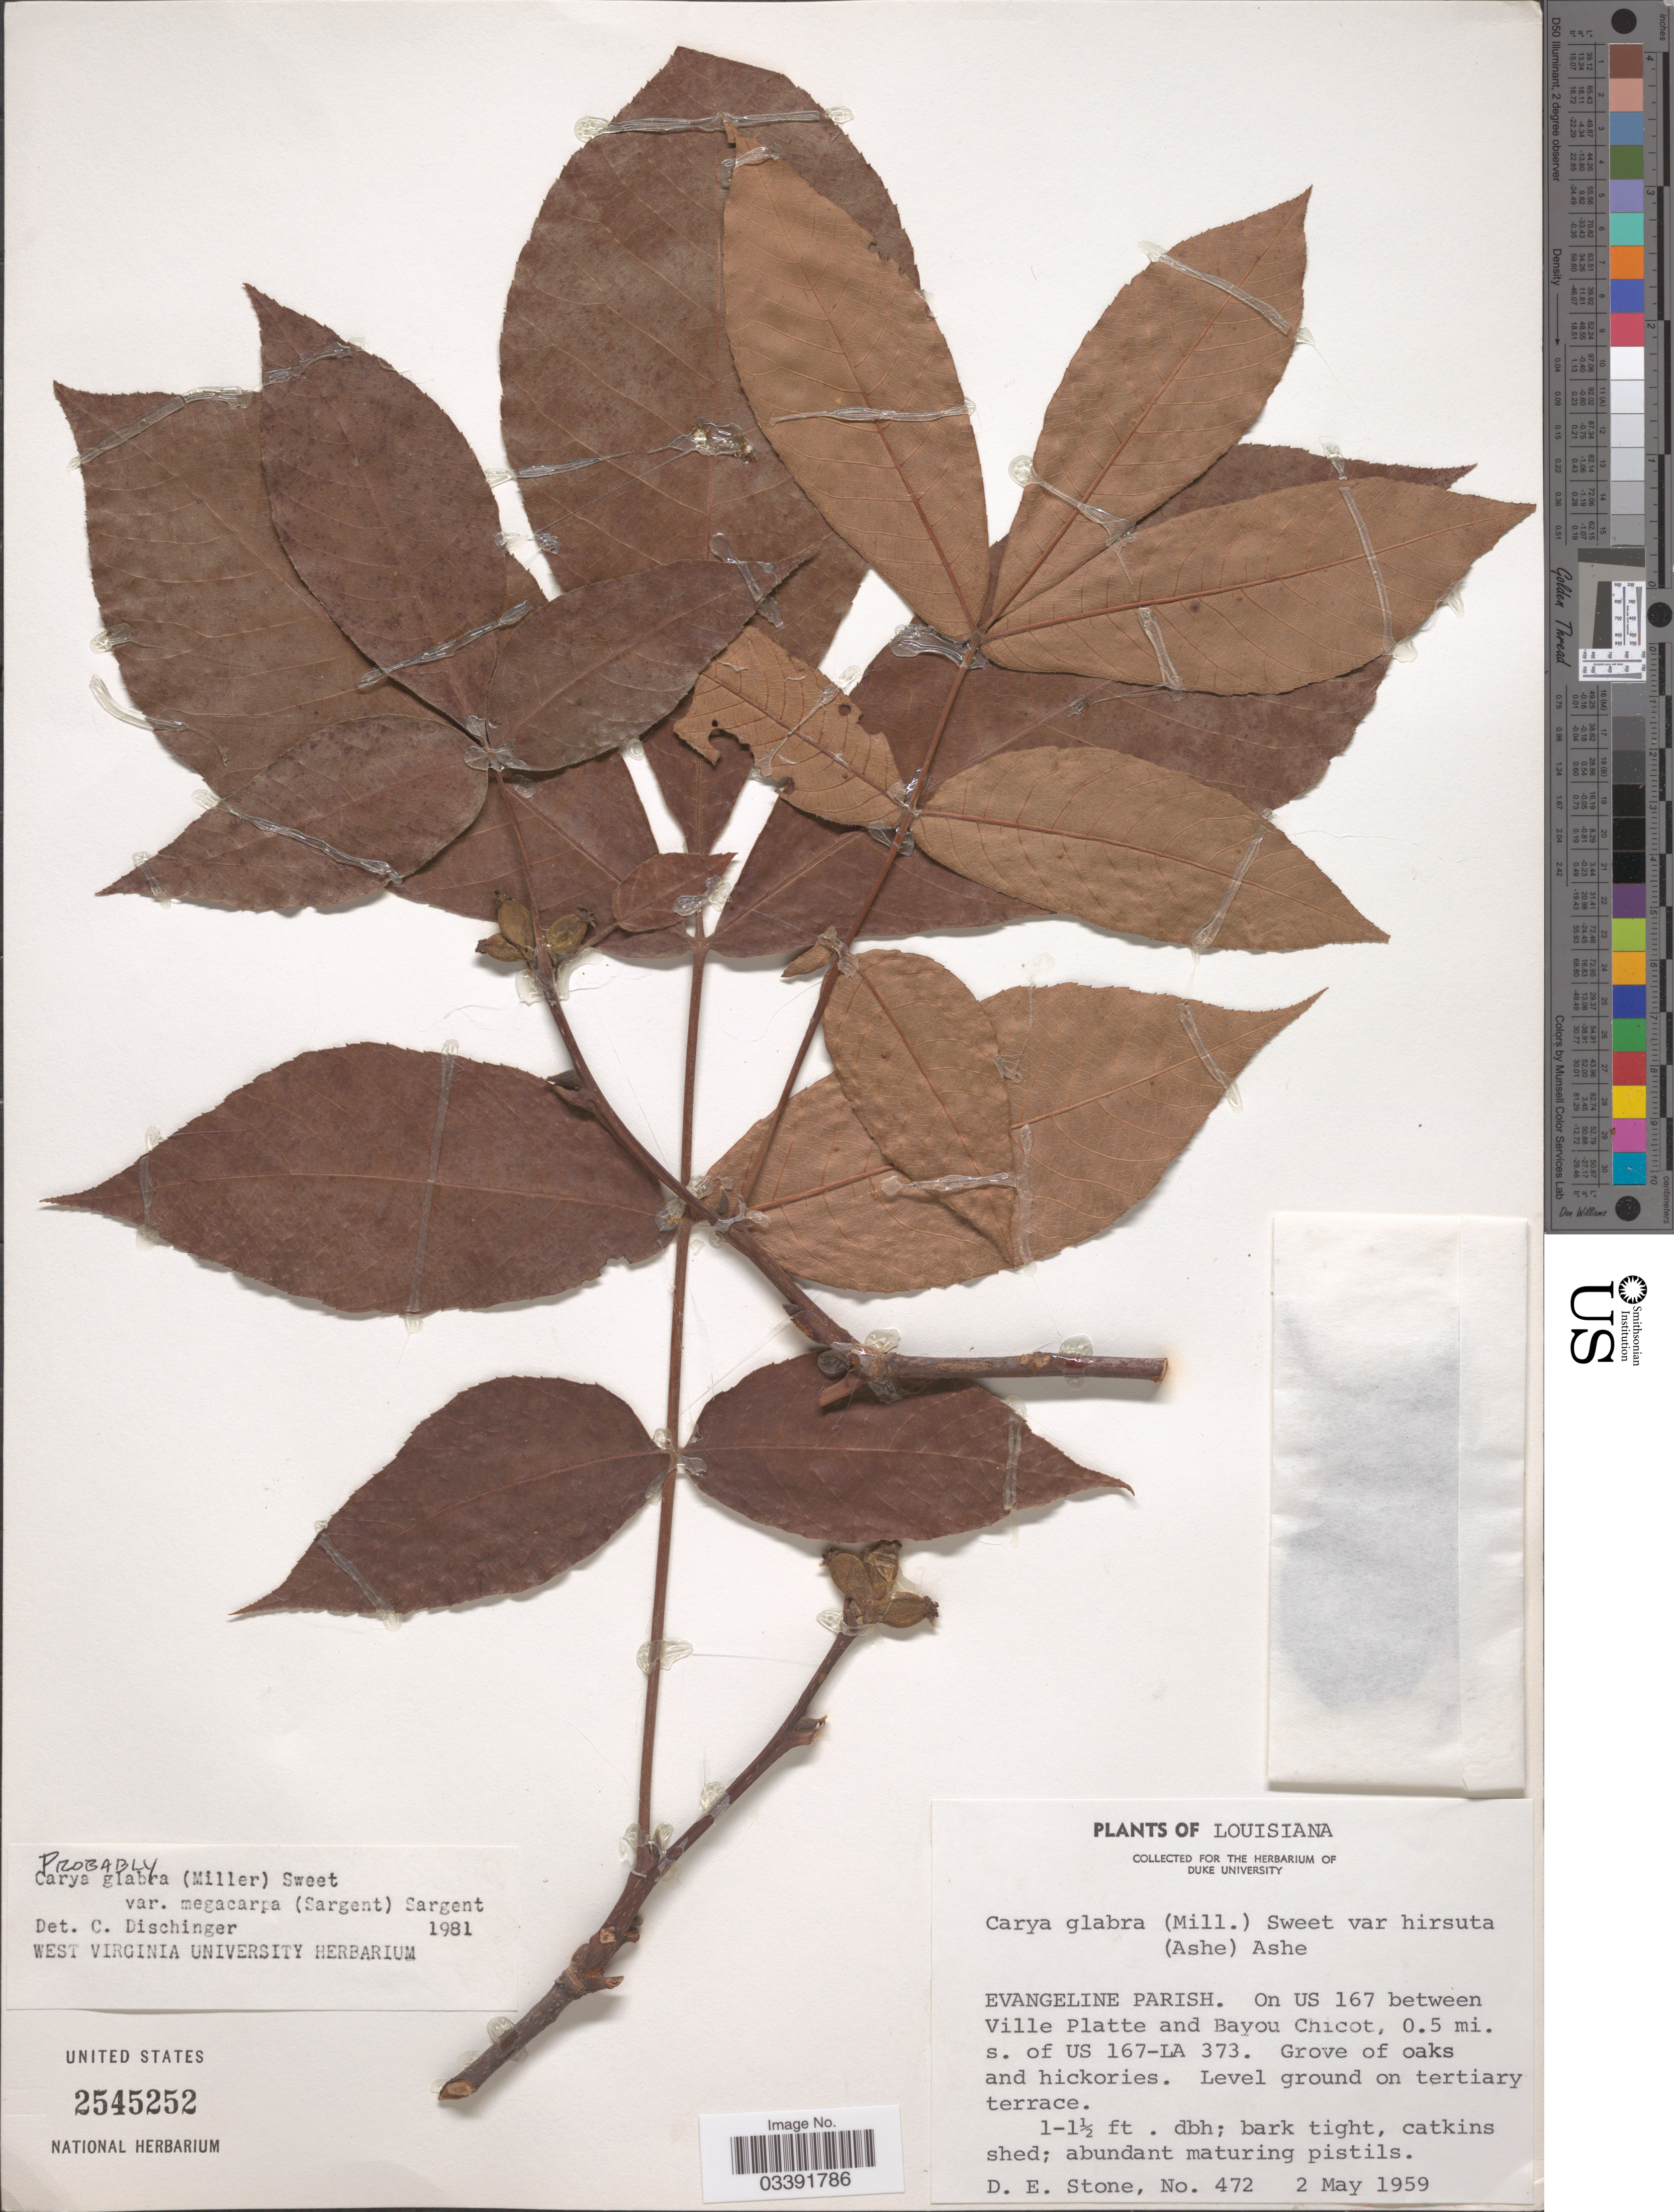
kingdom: Plantae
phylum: Tracheophyta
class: Magnoliopsida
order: Fagales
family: Juglandaceae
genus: Carya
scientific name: Carya glabra var. megacarpa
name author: (Sarg.) Sarg.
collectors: D. E. Stone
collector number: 472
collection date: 1959-05-02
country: United States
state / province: Louisiana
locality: Evangeline Parish. On US 167 between Ville Platte and Bayou Chicot, 0.5 mi. s. of US 167-LA 373.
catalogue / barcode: US 2545252